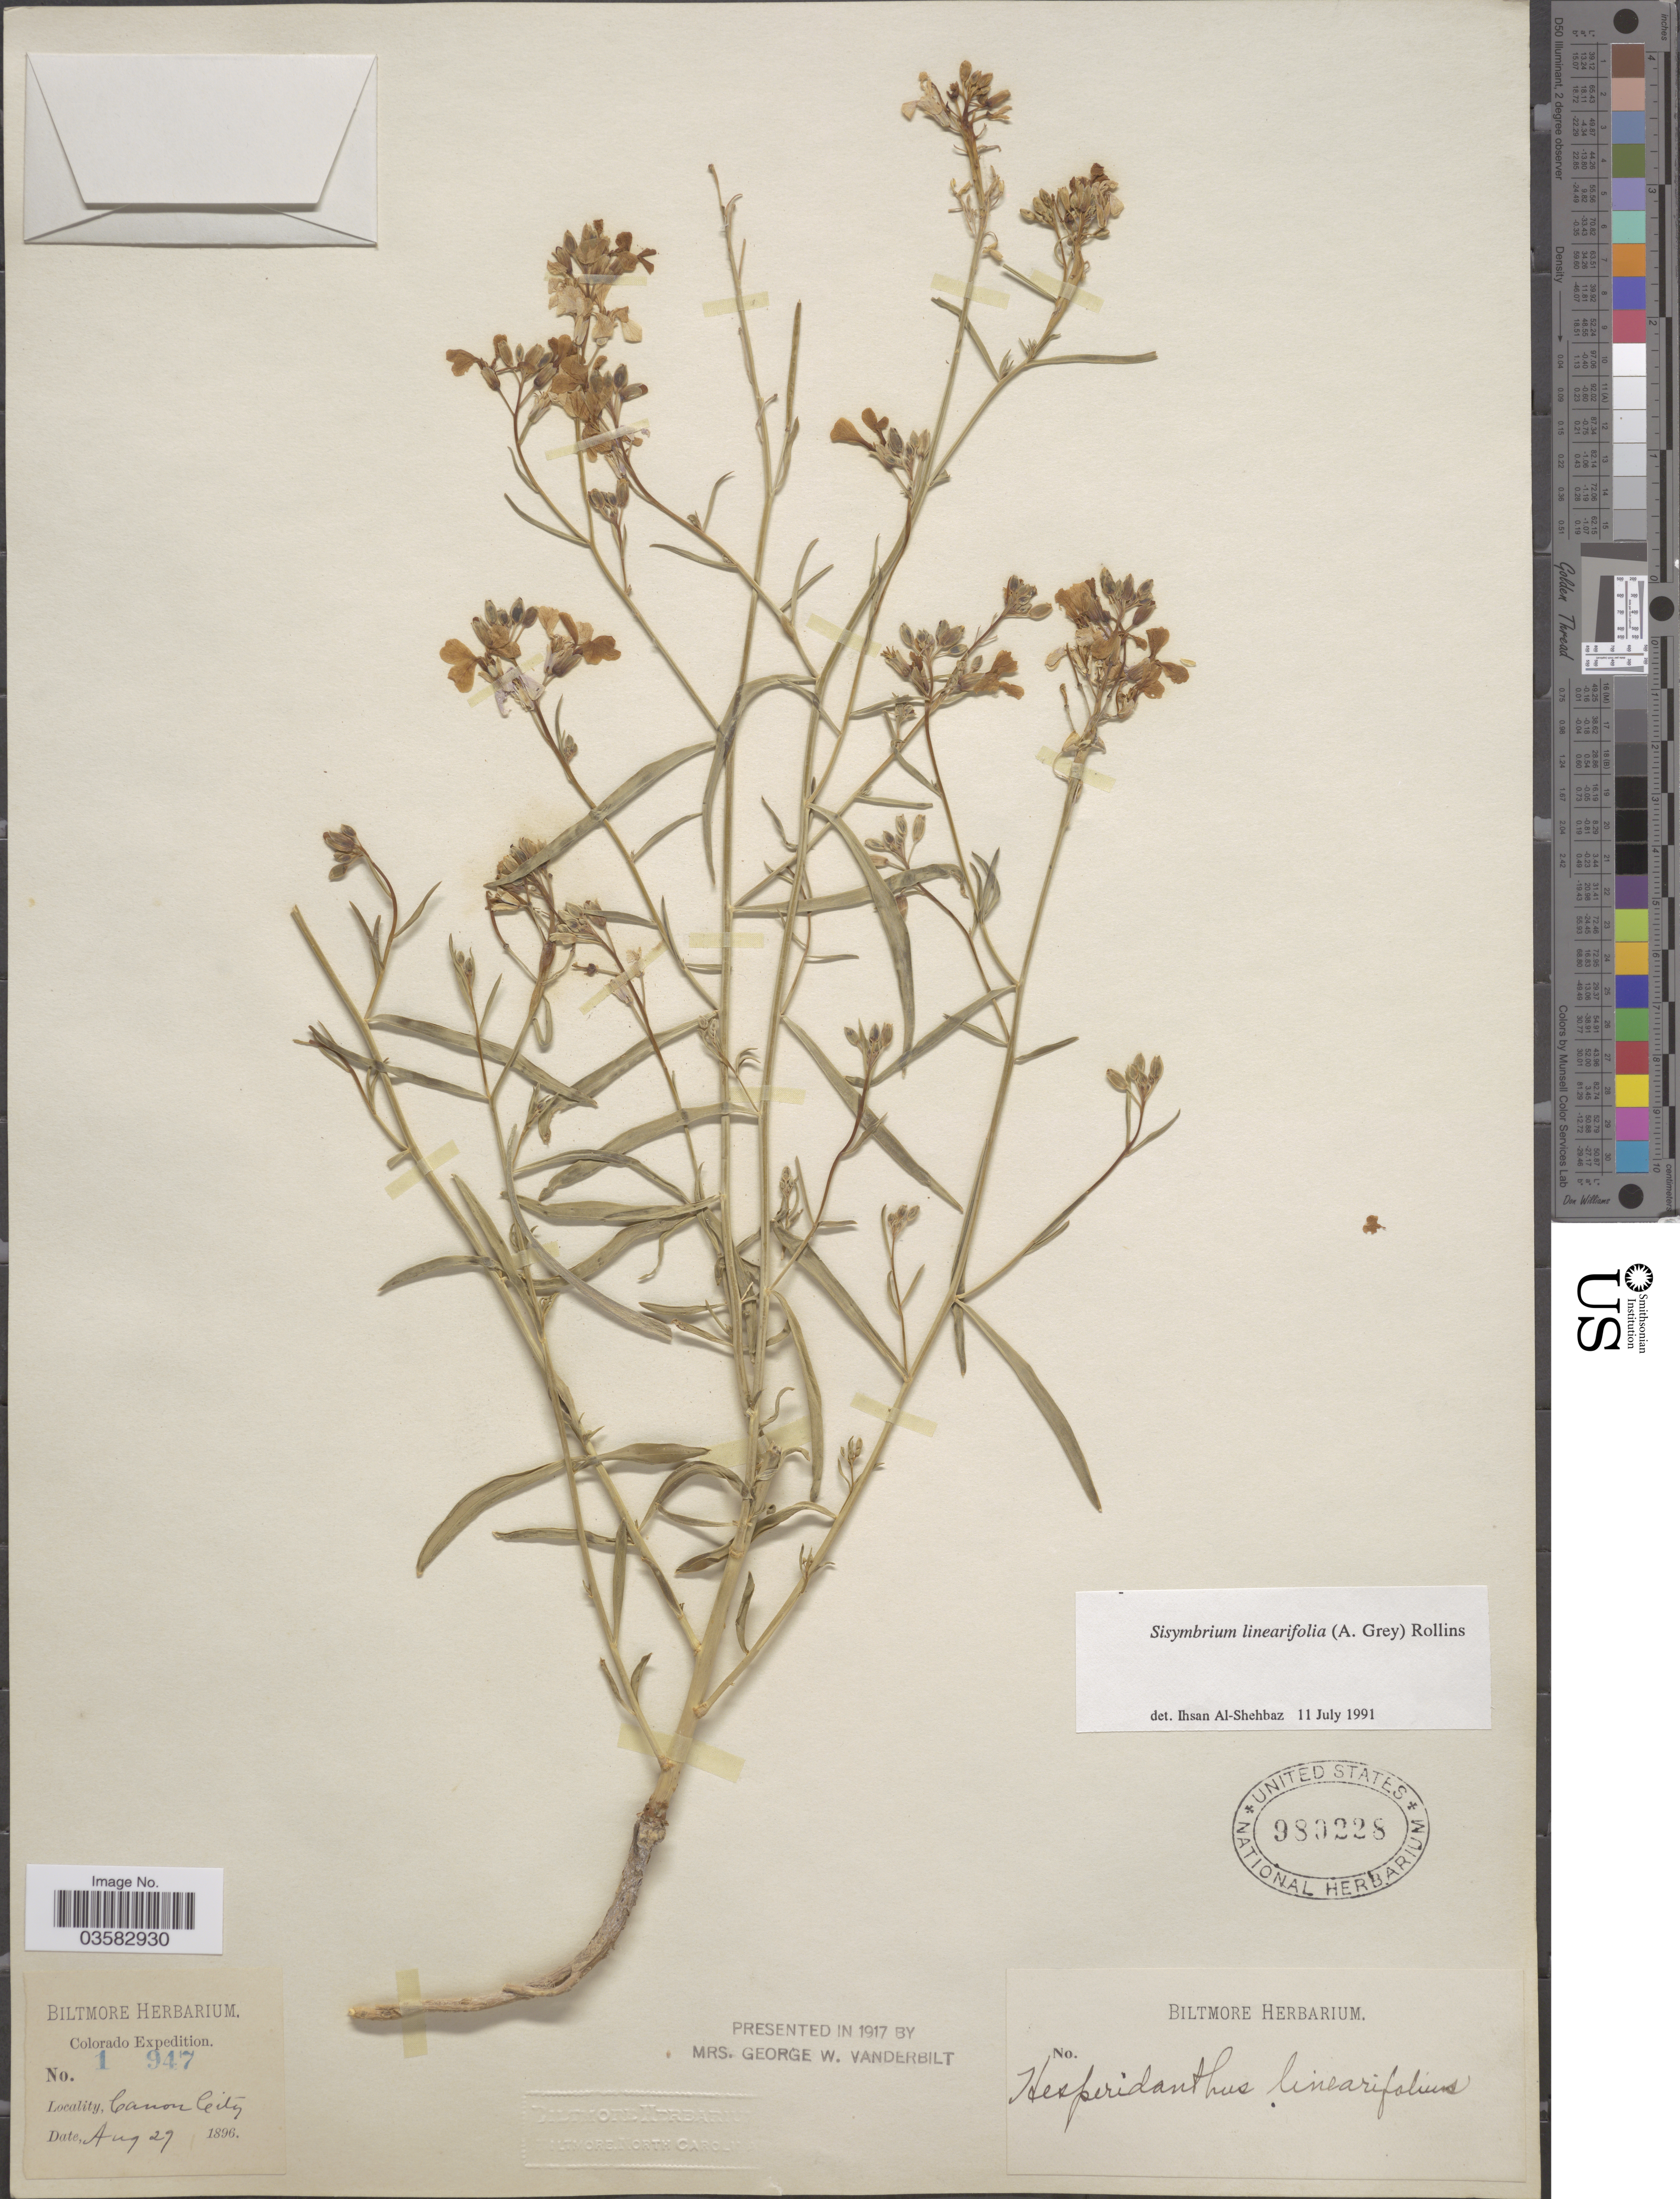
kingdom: Plantae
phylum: Tracheophyta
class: Magnoliopsida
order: Brassicales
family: Brassicaceae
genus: Sisymbrium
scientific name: Sisymbrium linearifolium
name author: (A. Gray) Payson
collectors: ex herb. Biltmore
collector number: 1947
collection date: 1896-08-29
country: United States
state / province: Colorado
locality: Canon City.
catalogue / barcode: US 980228